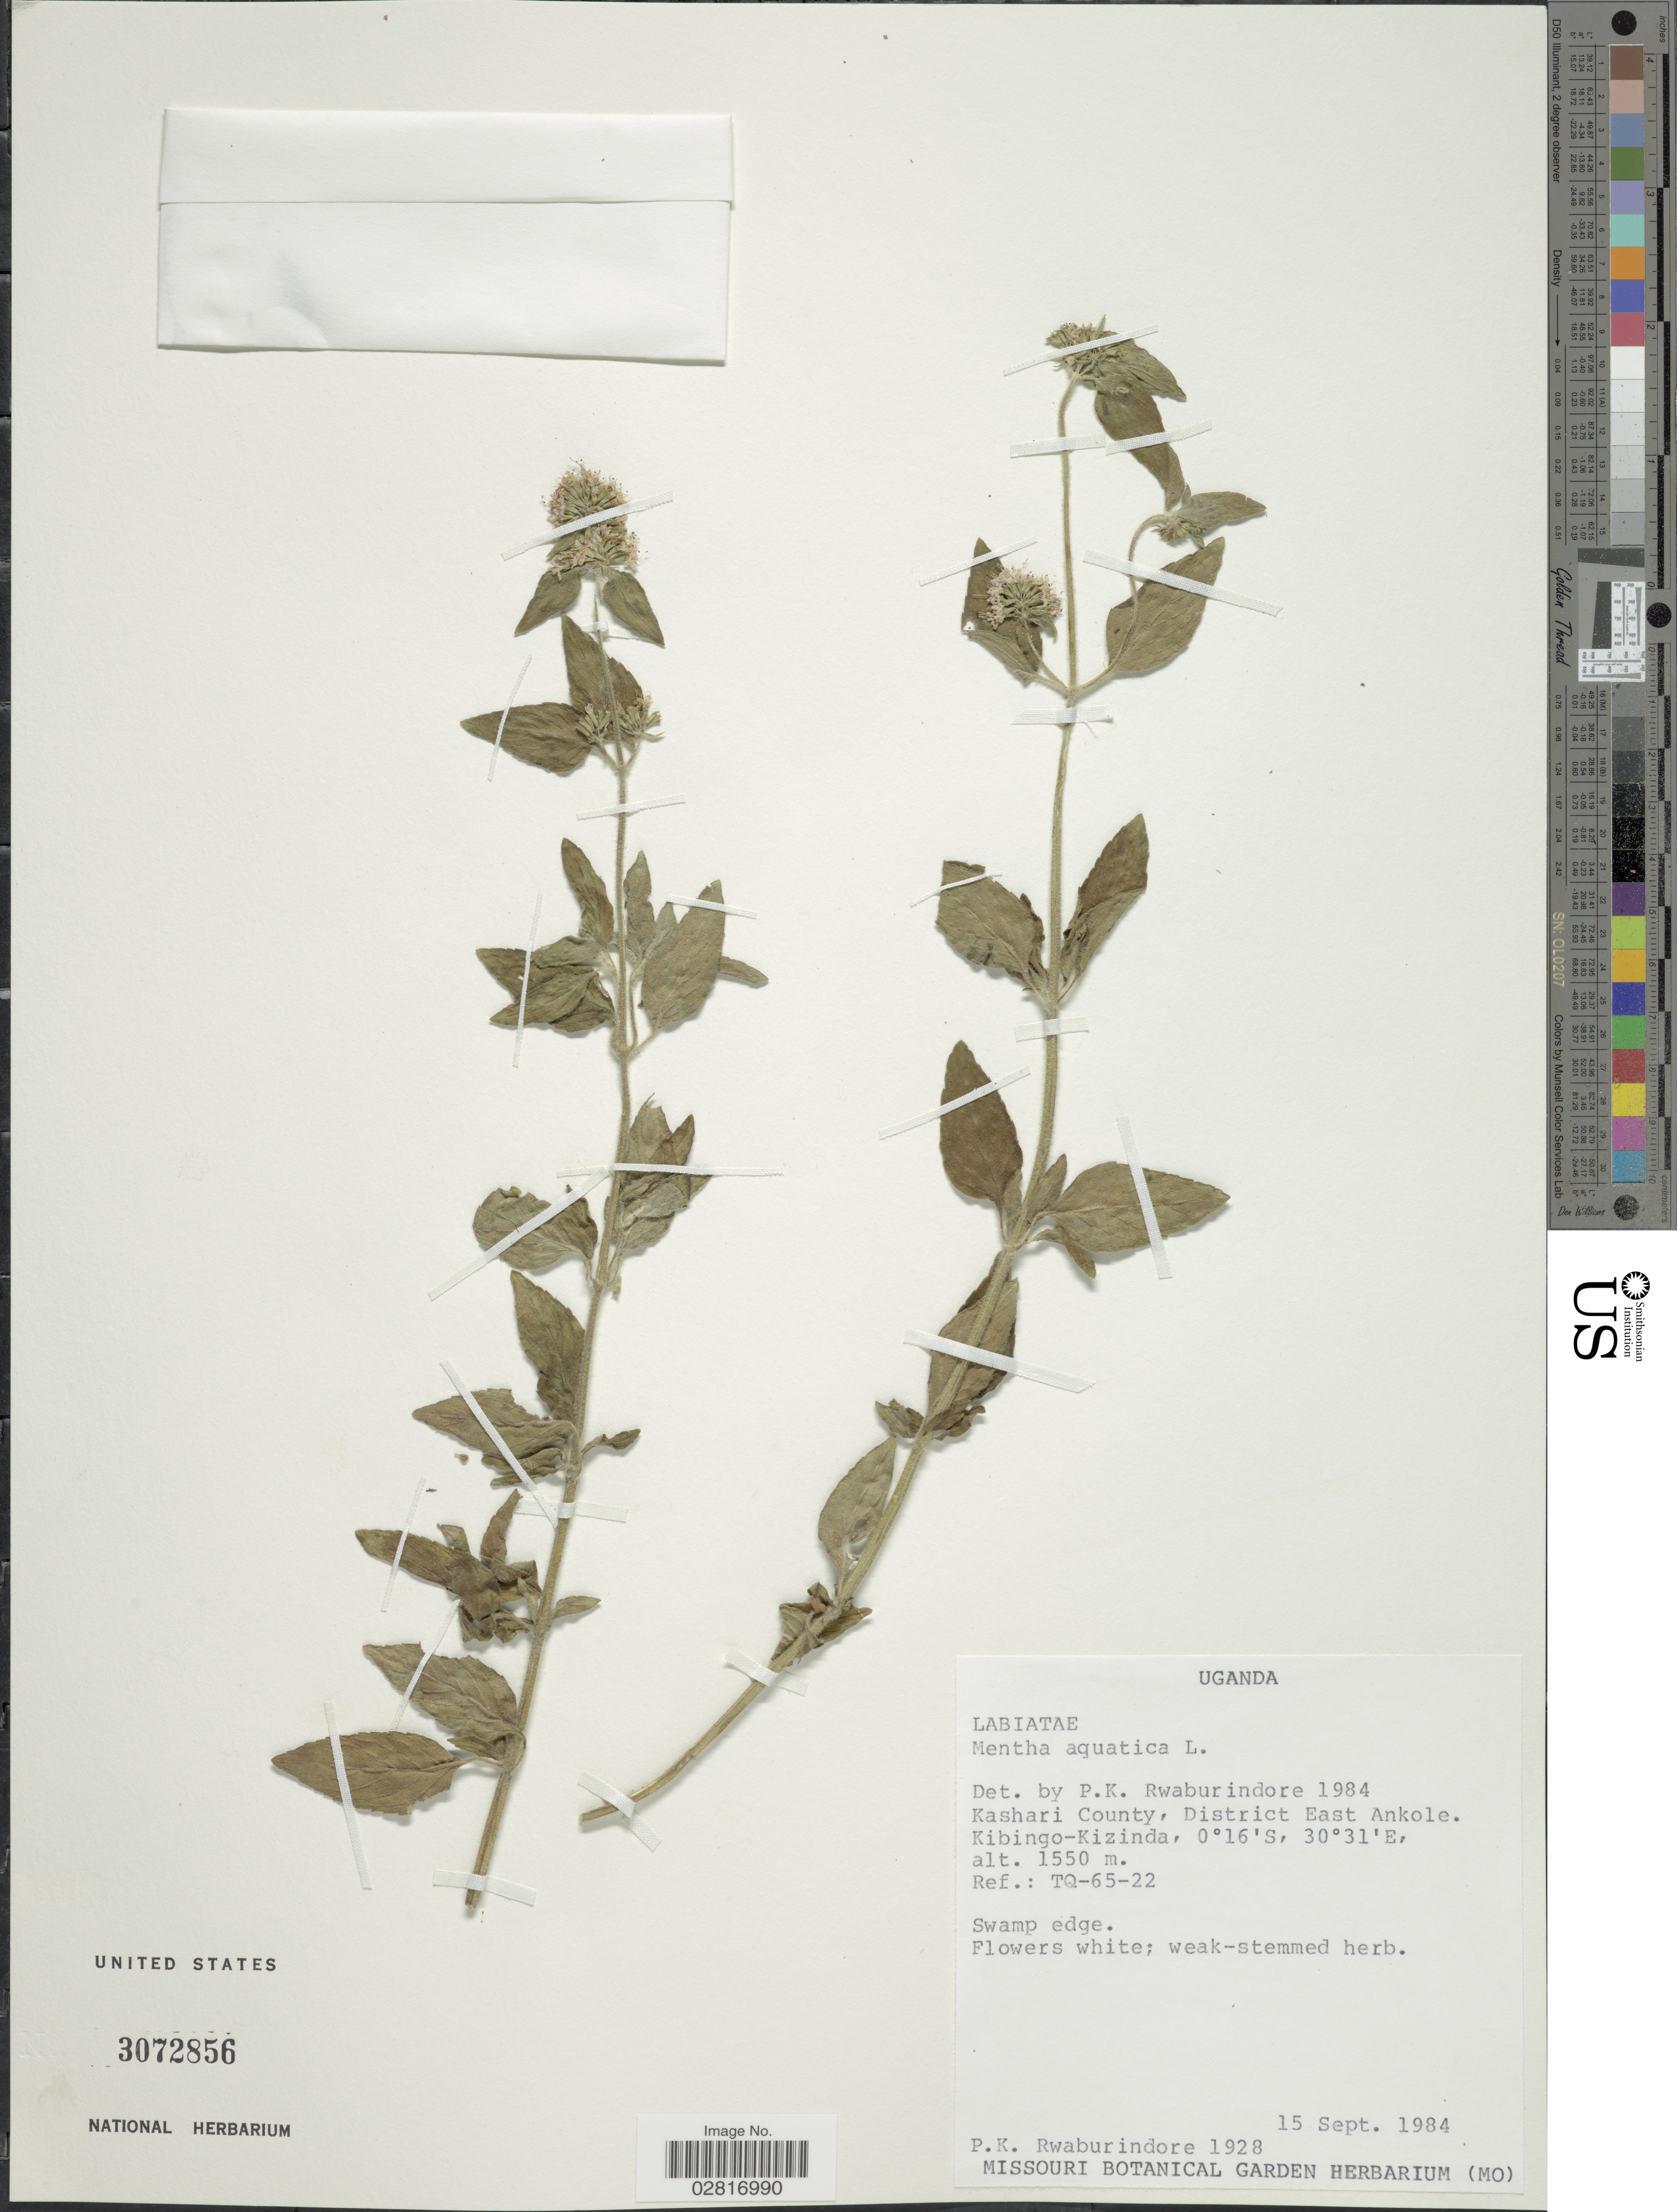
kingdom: Plantae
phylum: Tracheophyta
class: Magnoliopsida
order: Lamiales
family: Lamiaceae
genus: Mentha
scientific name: Mentha aquatica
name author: L.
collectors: P. Rwaburindore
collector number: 1928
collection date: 1984-09-15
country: Uganda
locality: Kashari County, District East Ankole, Kibingo-Kizinda, Ref.: TQ-65-22.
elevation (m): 1550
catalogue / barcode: US 3072856